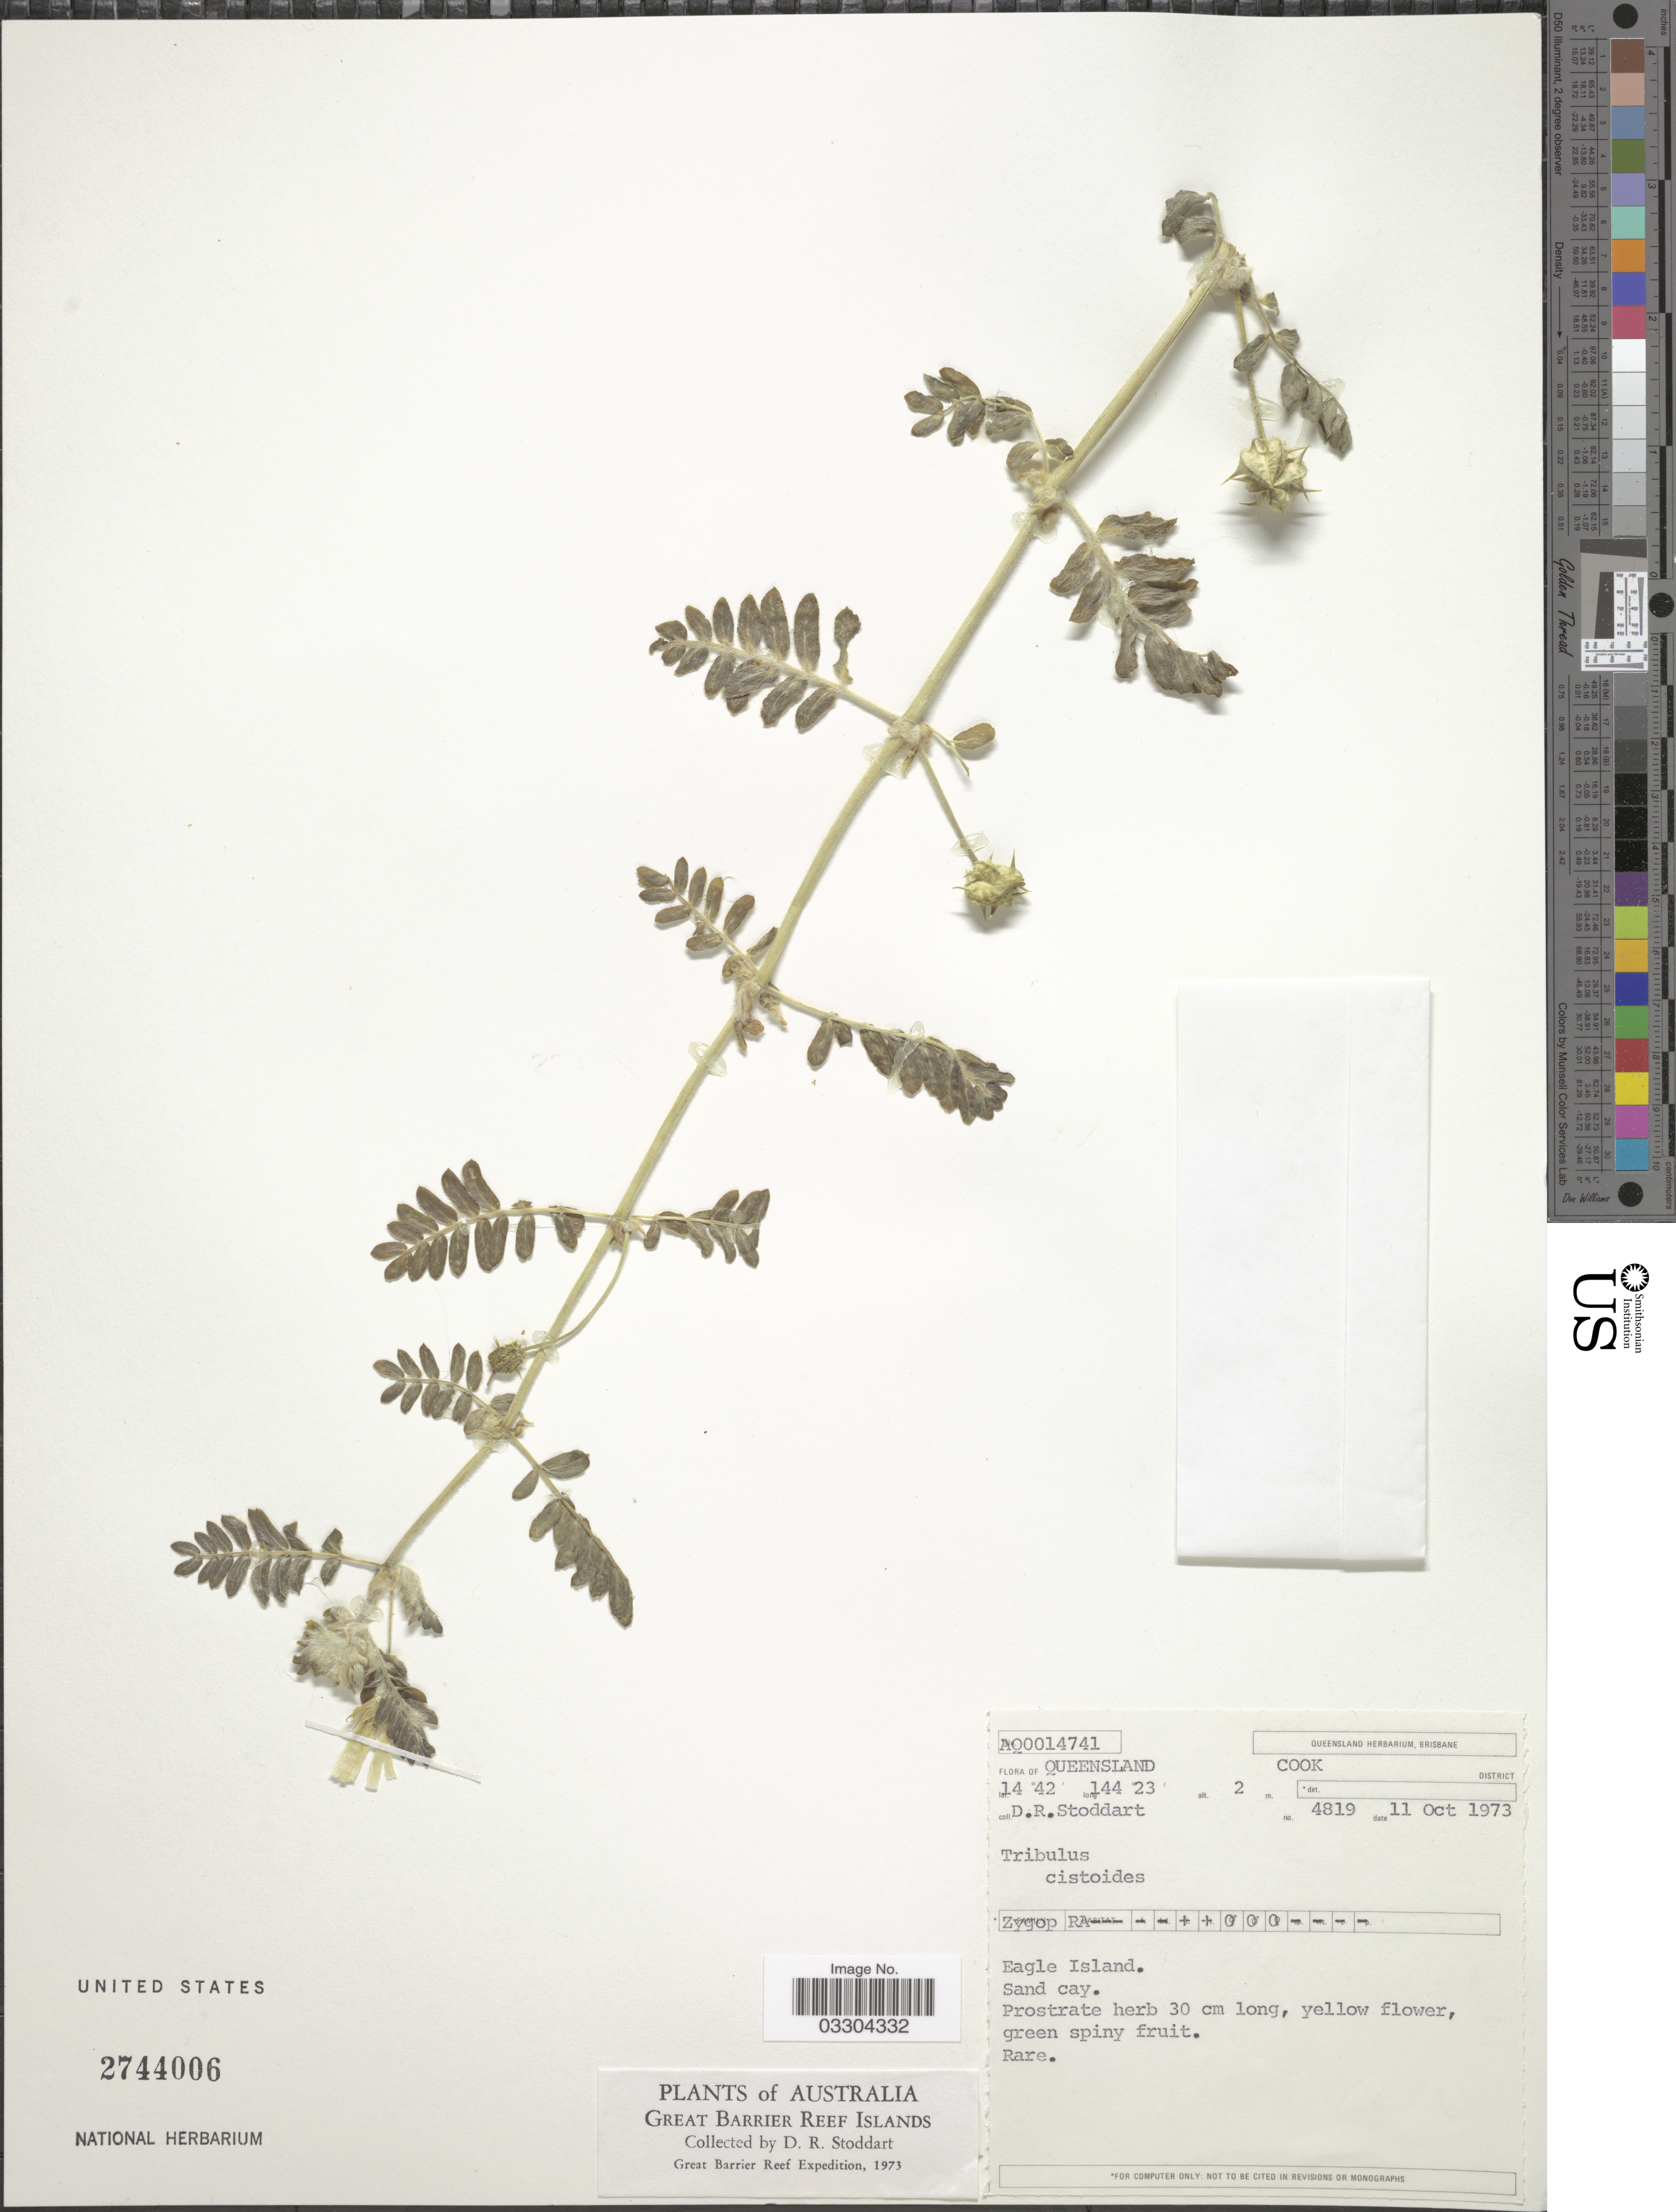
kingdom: Plantae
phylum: Tracheophyta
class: Magnoliopsida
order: Zygophyllales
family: Zygophyllaceae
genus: Tribulus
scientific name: Tribulus cistoides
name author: L.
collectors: D. R. Stoddart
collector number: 4819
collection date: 1973-10-11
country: Australia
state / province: Queensland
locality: Cook District. Eagle Island.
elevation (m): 2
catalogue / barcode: US 2744006